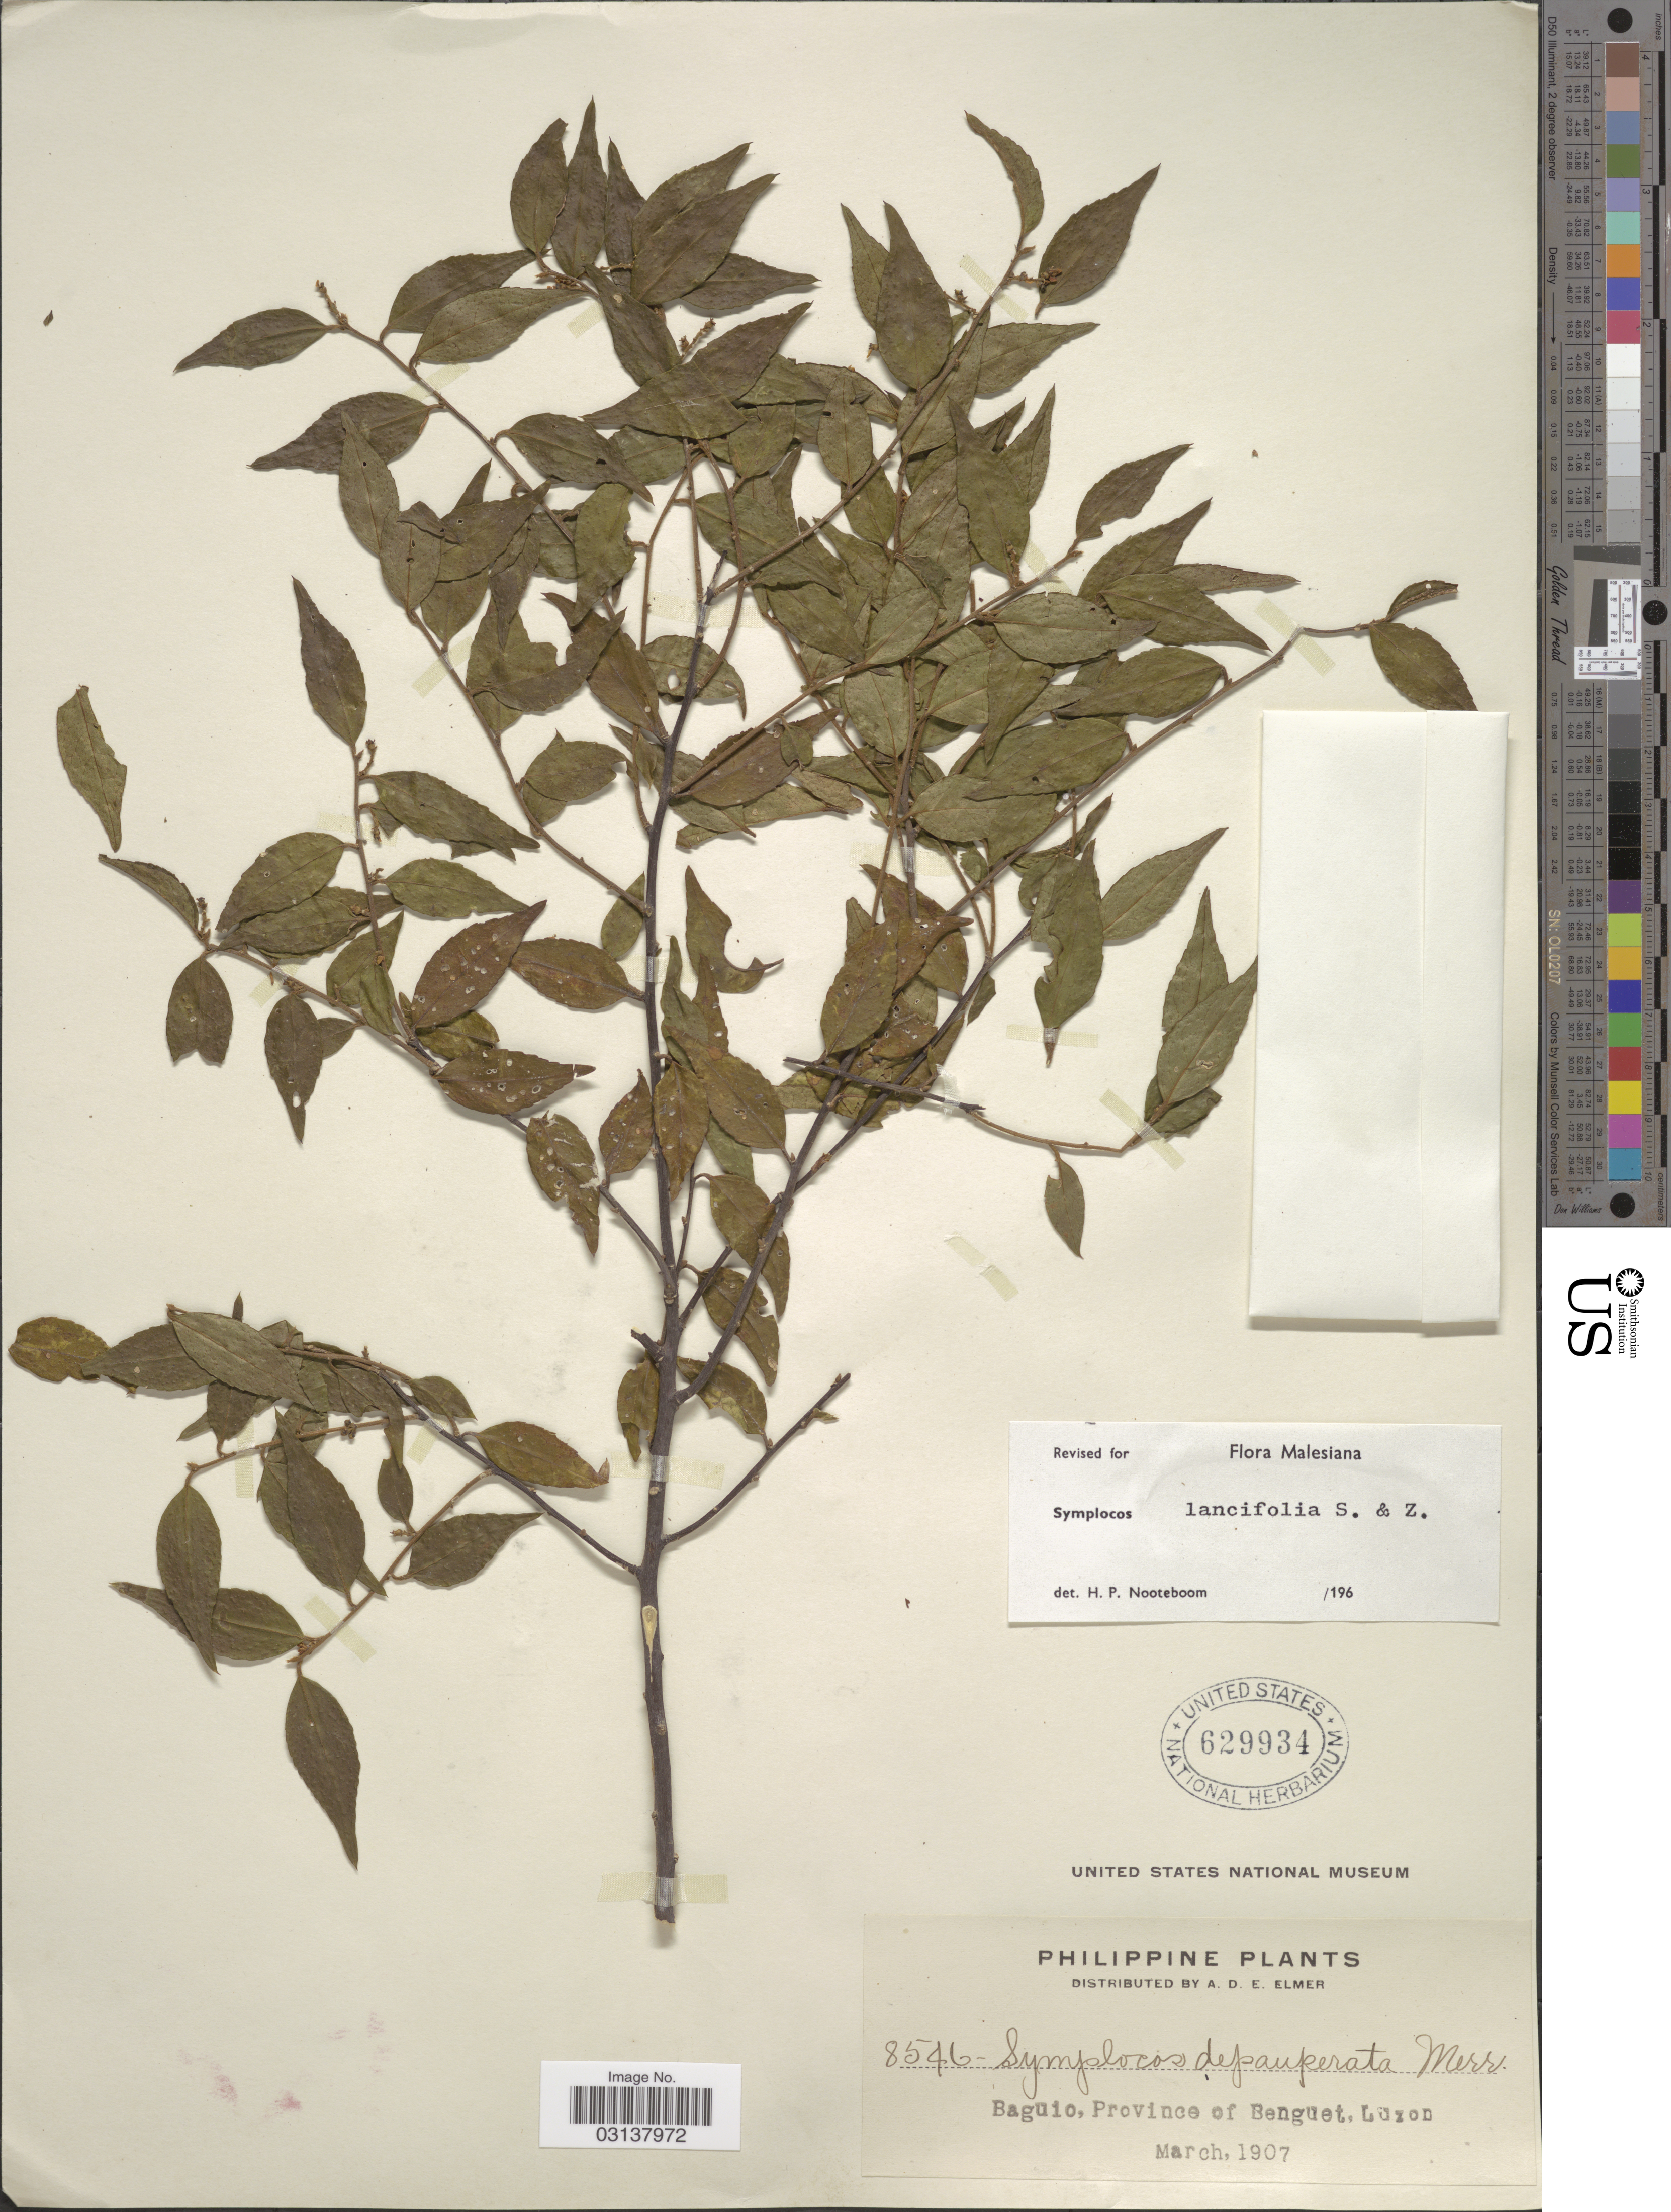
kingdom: Plantae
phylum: Tracheophyta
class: Magnoliopsida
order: Ericales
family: Symplocaceae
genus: Symplocos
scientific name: Symplocos lancifolia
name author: Siebert & Zucc.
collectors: A. D. E. Elmer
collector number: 8546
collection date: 1907-03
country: Philippines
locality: Philippine. Baguio, Province of Benguet, Luzon.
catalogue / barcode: US 629934